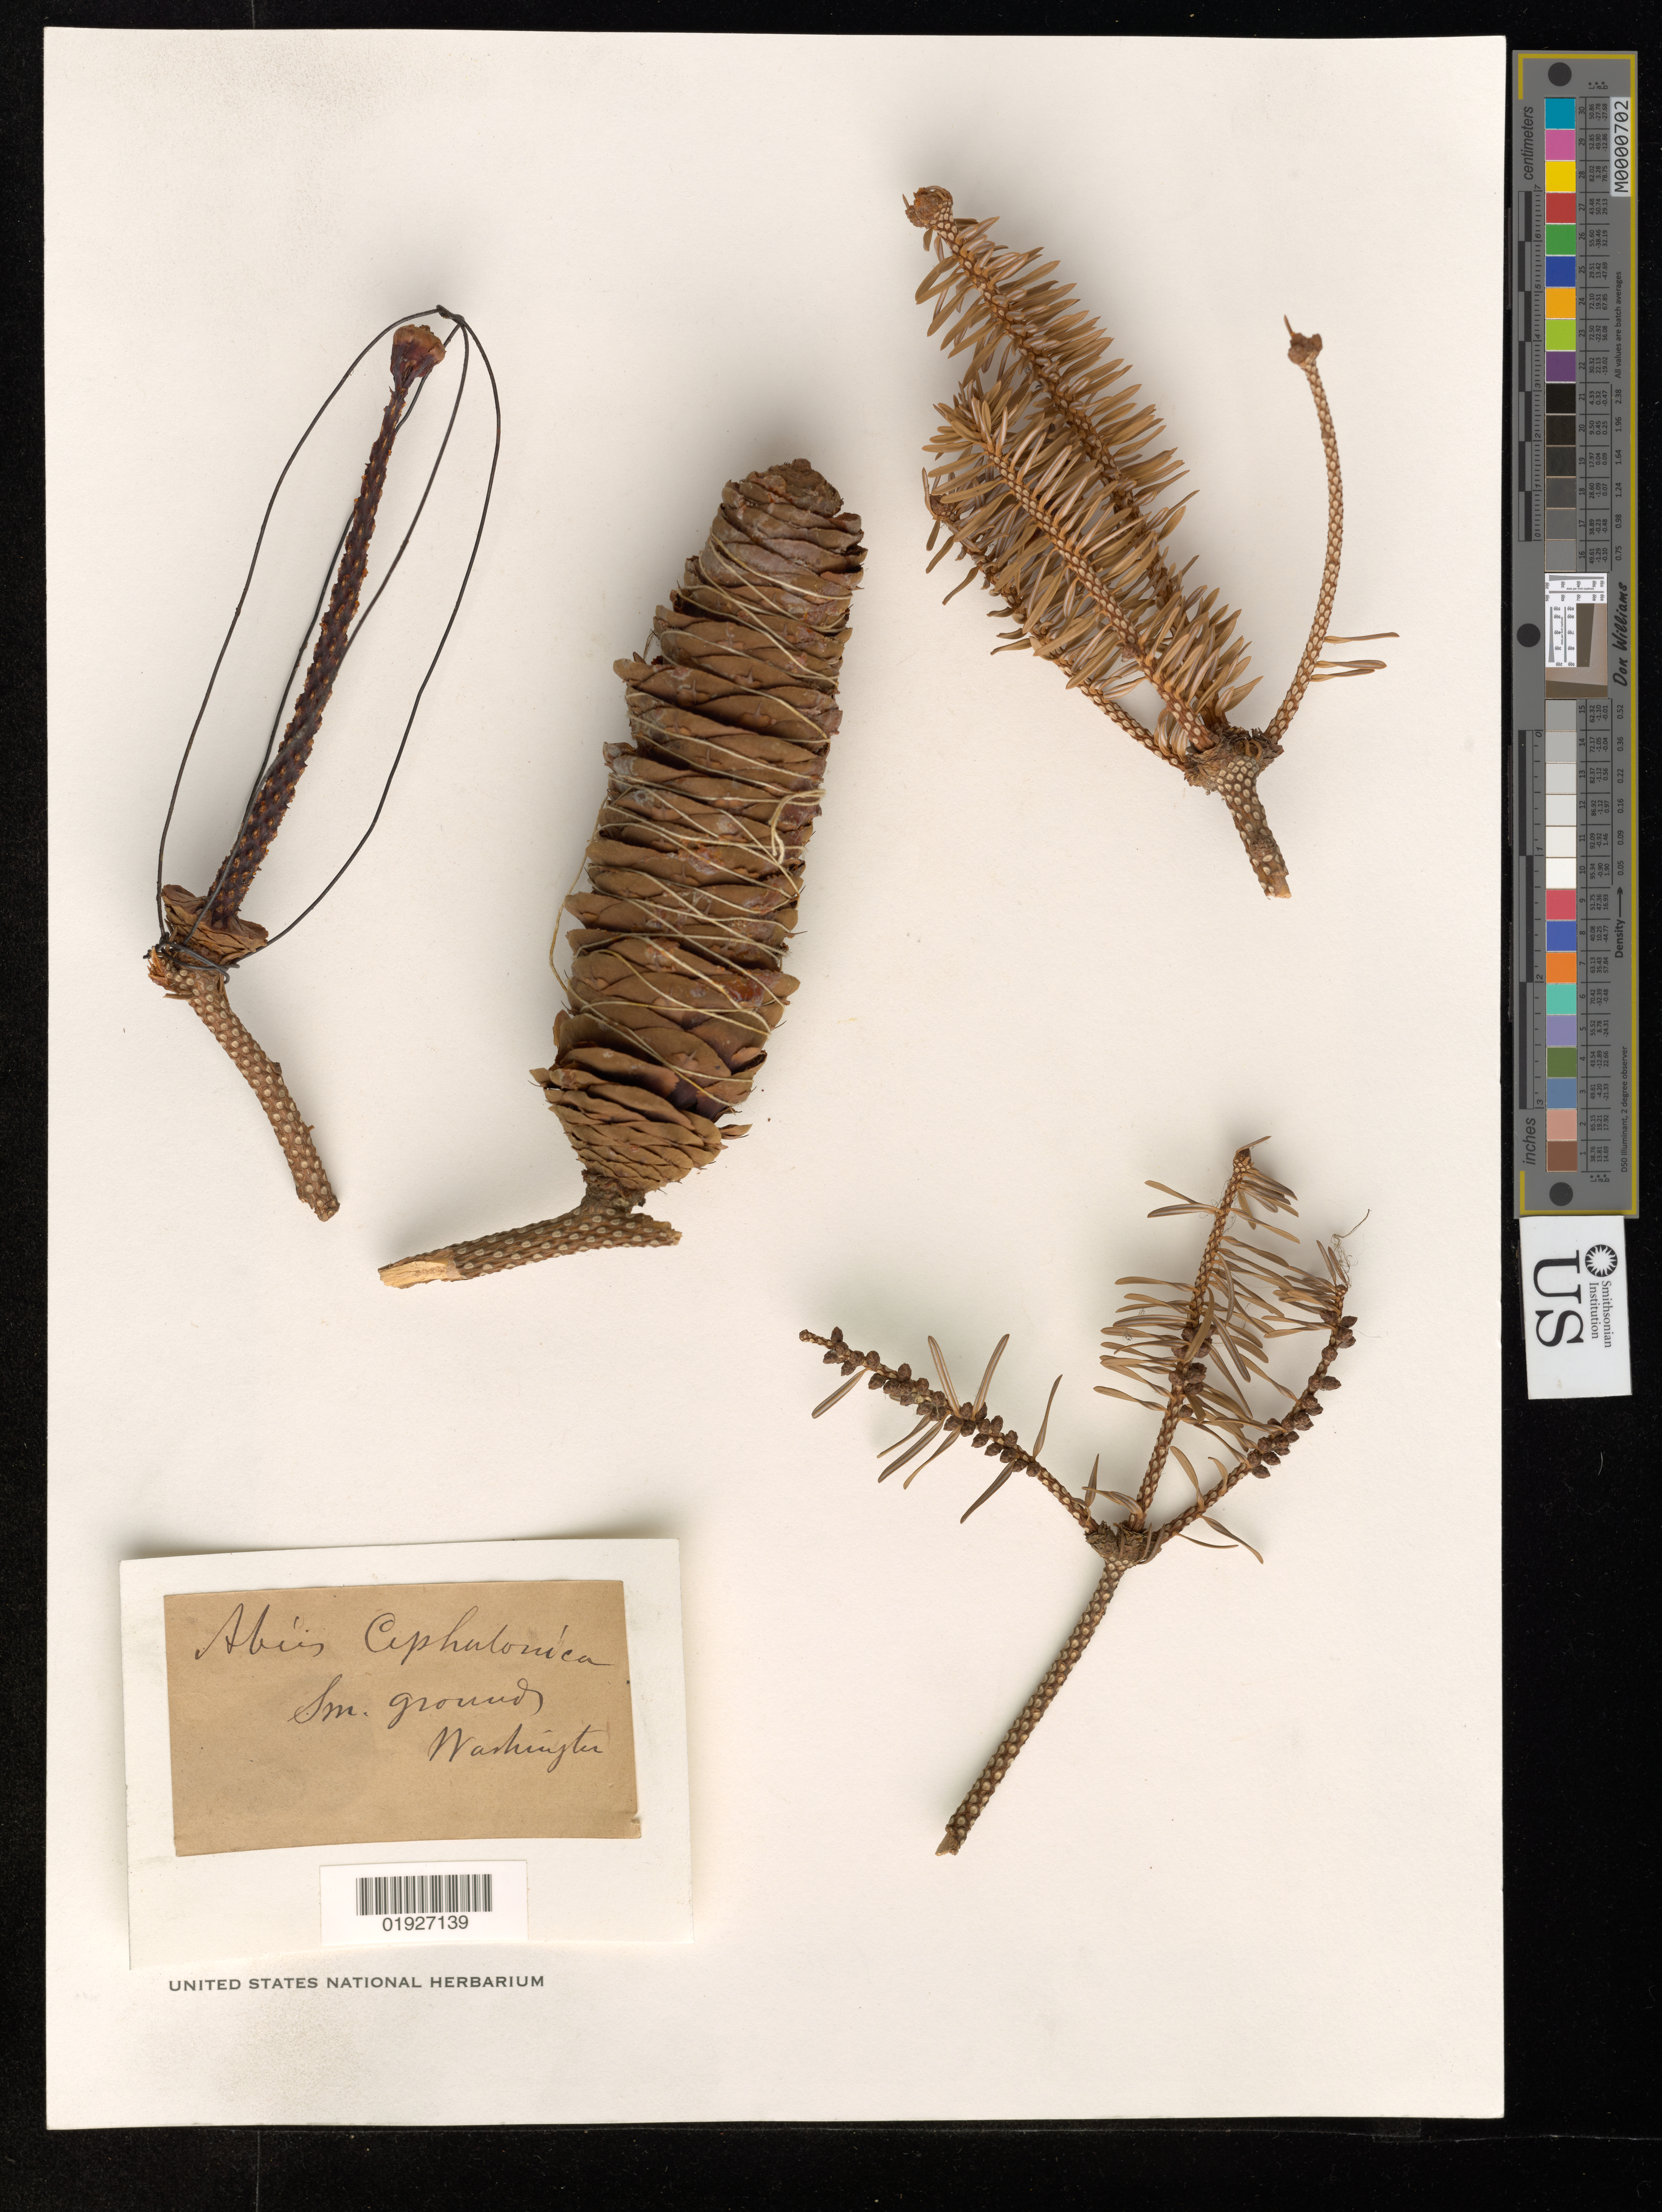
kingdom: Plantae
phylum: Tracheophyta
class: Pinopsida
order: Pinales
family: Pinaceae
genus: Abies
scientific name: Abies cephalonica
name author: Loudon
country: United States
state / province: District of Columbia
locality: "Smithsonian grounds."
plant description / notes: The locality is unclear. The only information on the label is the identification [Abies cephalonica] and "Sm. ground" and "Washington." The specimen bag is in a box labelled as Europe, so it is unclear if this specimen was misplaced or if "Washington" is a reference to a collector or another locality.